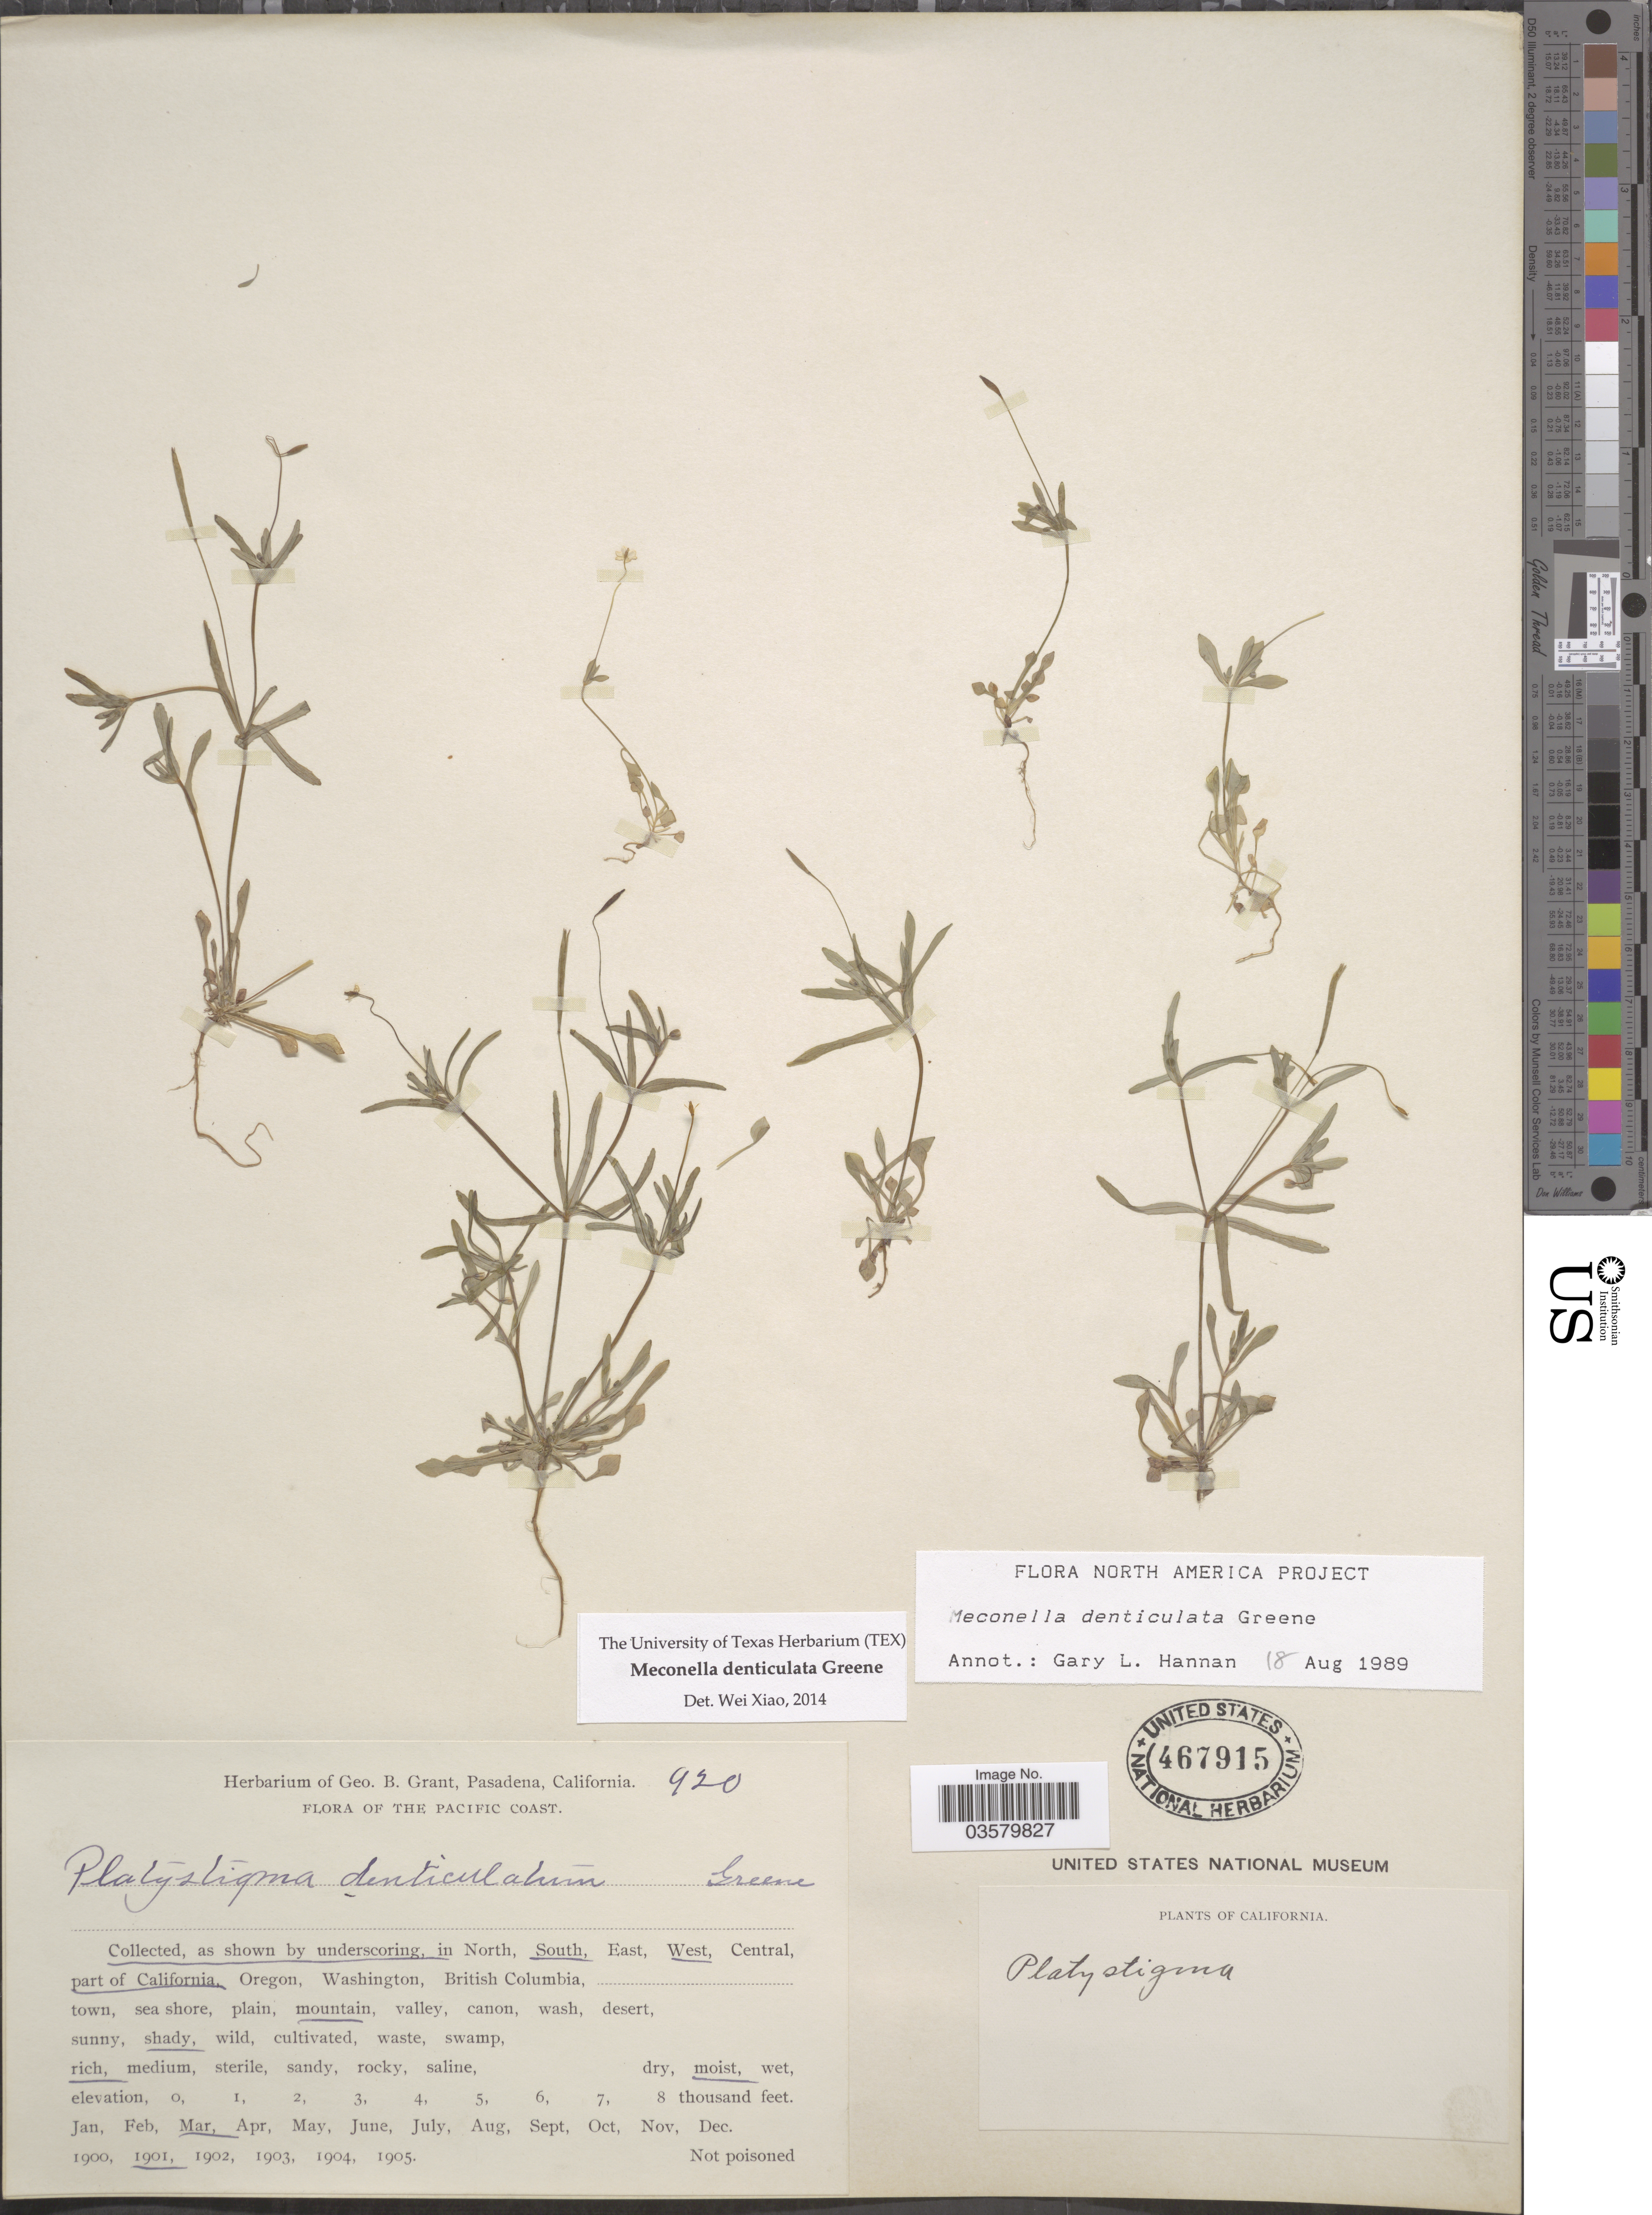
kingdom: Plantae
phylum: Tracheophyta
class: Magnoliopsida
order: Ranunculales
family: Papaveraceae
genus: Meconella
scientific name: Meconella denticulata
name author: Greene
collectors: ex herb. Geo. B. Grant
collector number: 920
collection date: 1901-03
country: United States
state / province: California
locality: South, West part of California.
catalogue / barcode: US 467915